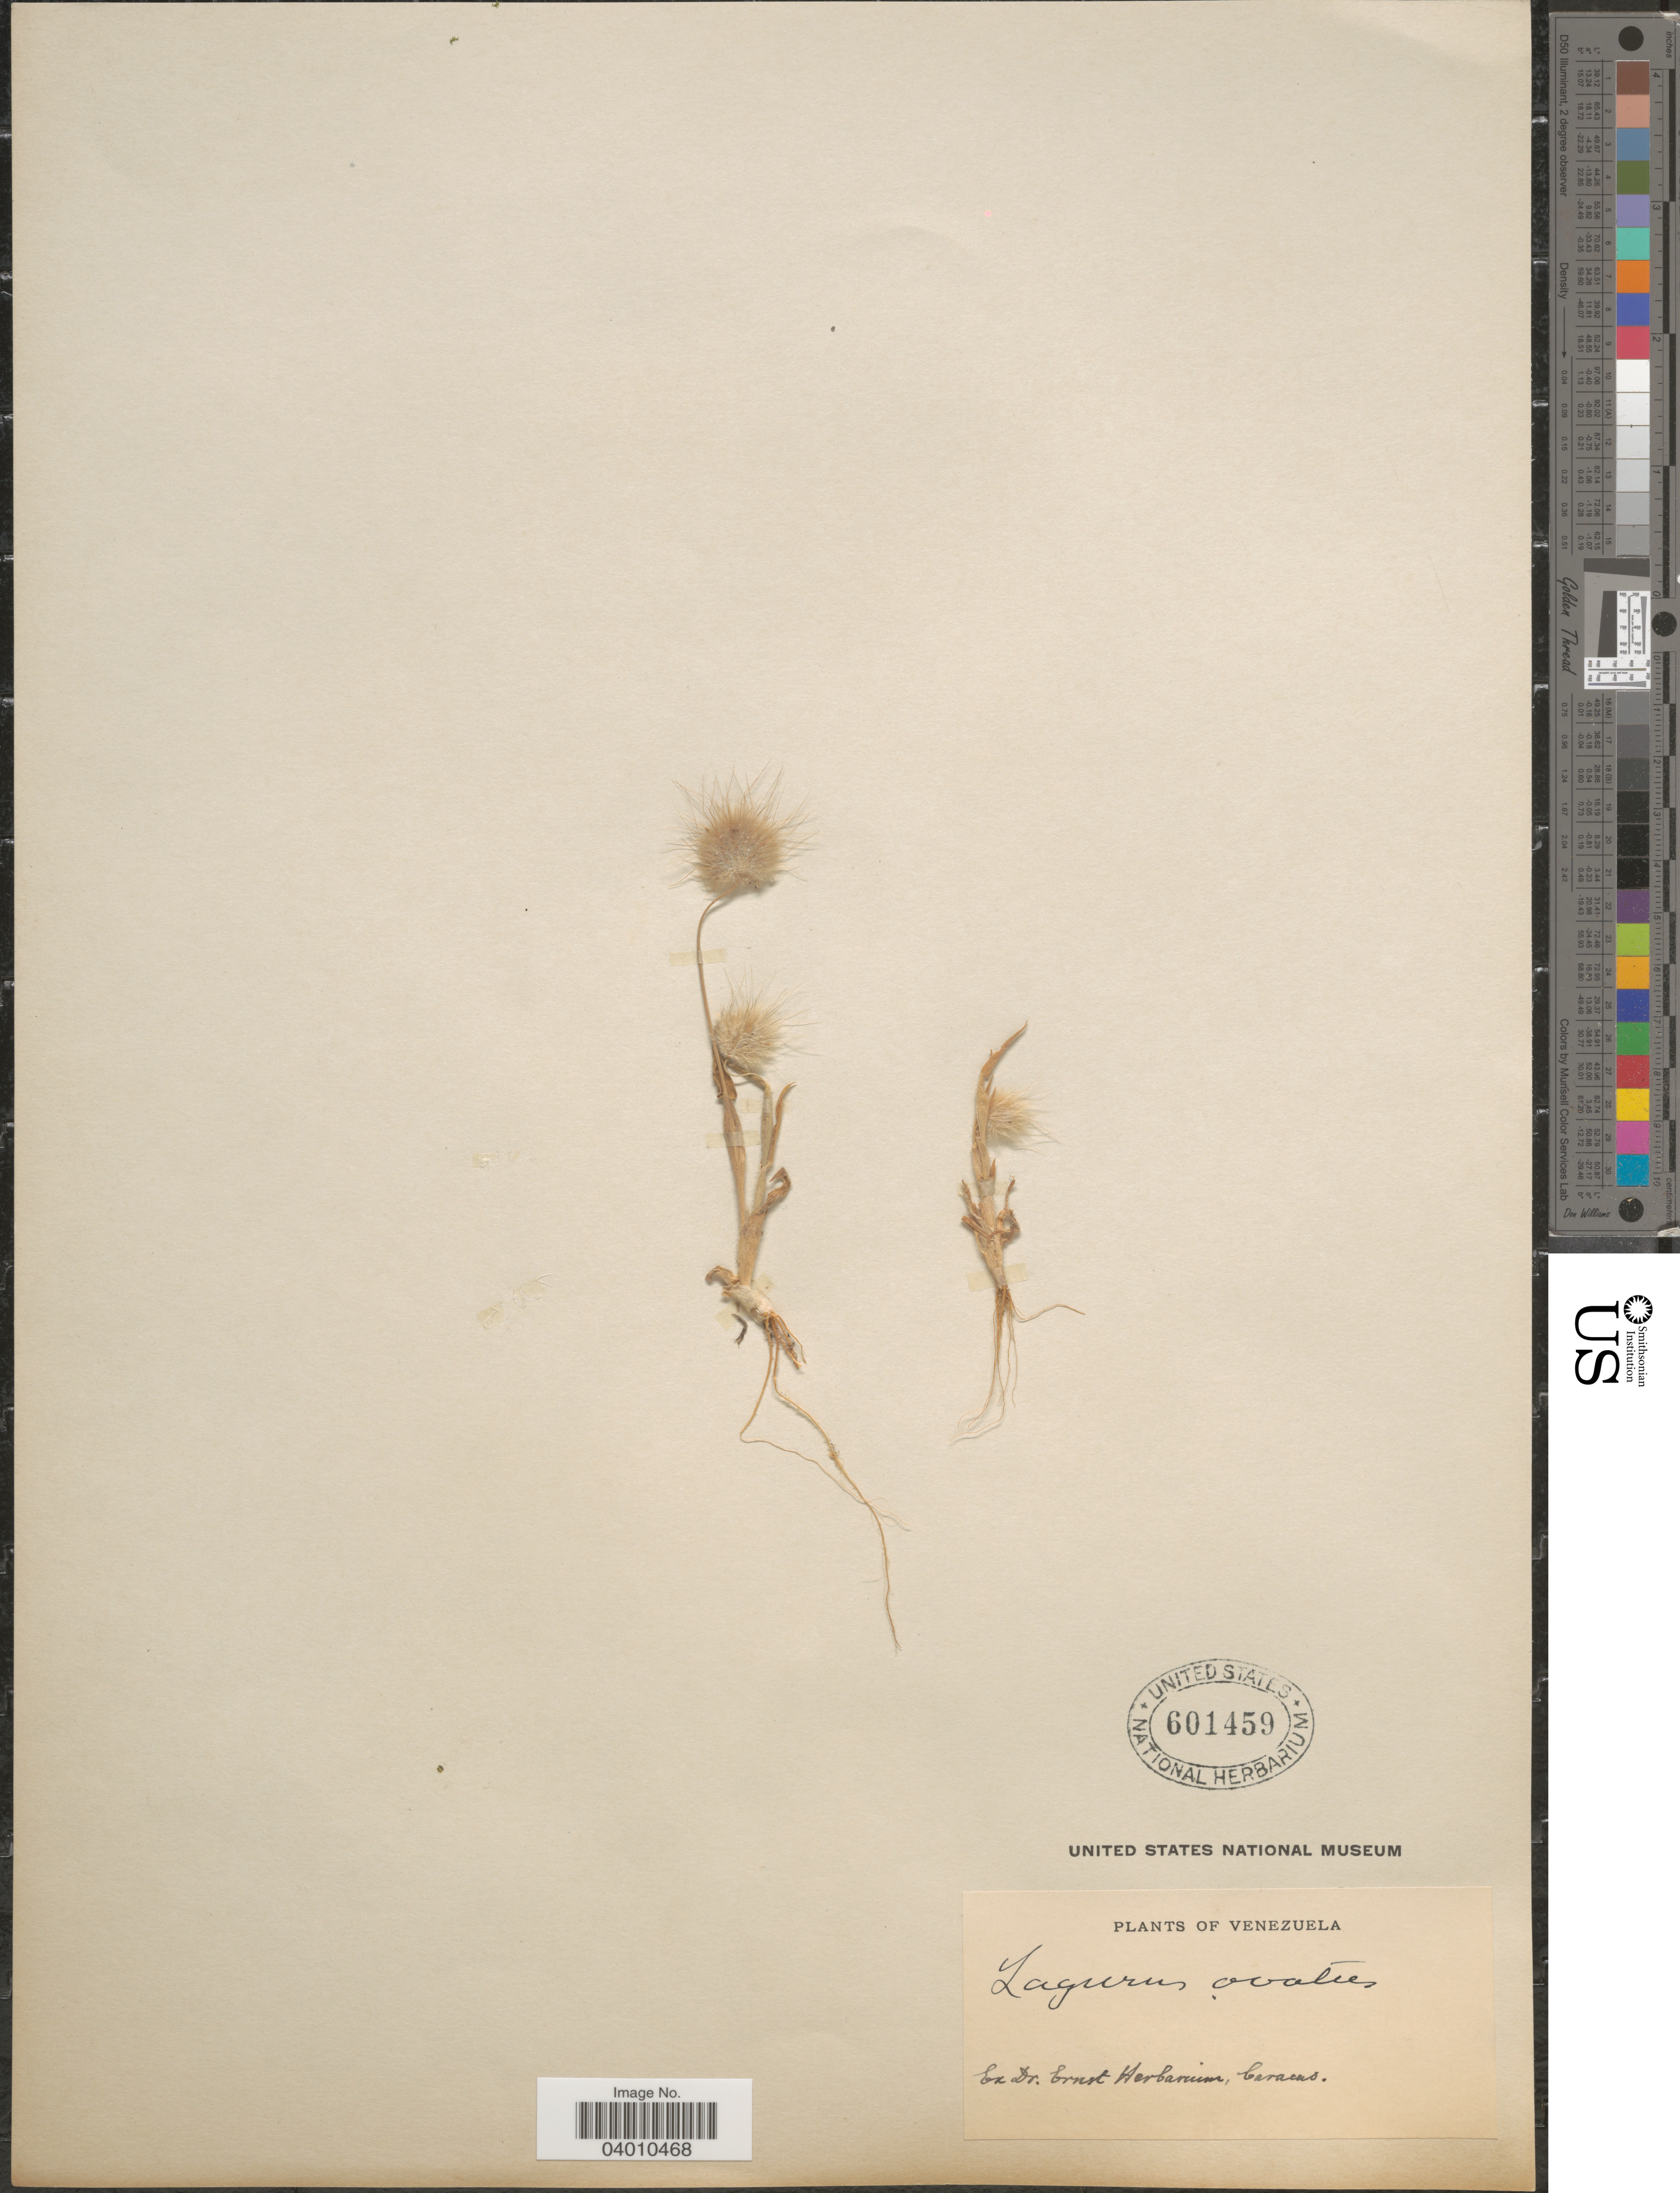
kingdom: Plantae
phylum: Tracheophyta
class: Liliopsida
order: Poales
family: Poaceae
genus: Lagurus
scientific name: Lagurus ovatus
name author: L.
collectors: Ex herb. Dr. Ernst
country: Venezuela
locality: Caracas.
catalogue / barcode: US 601459